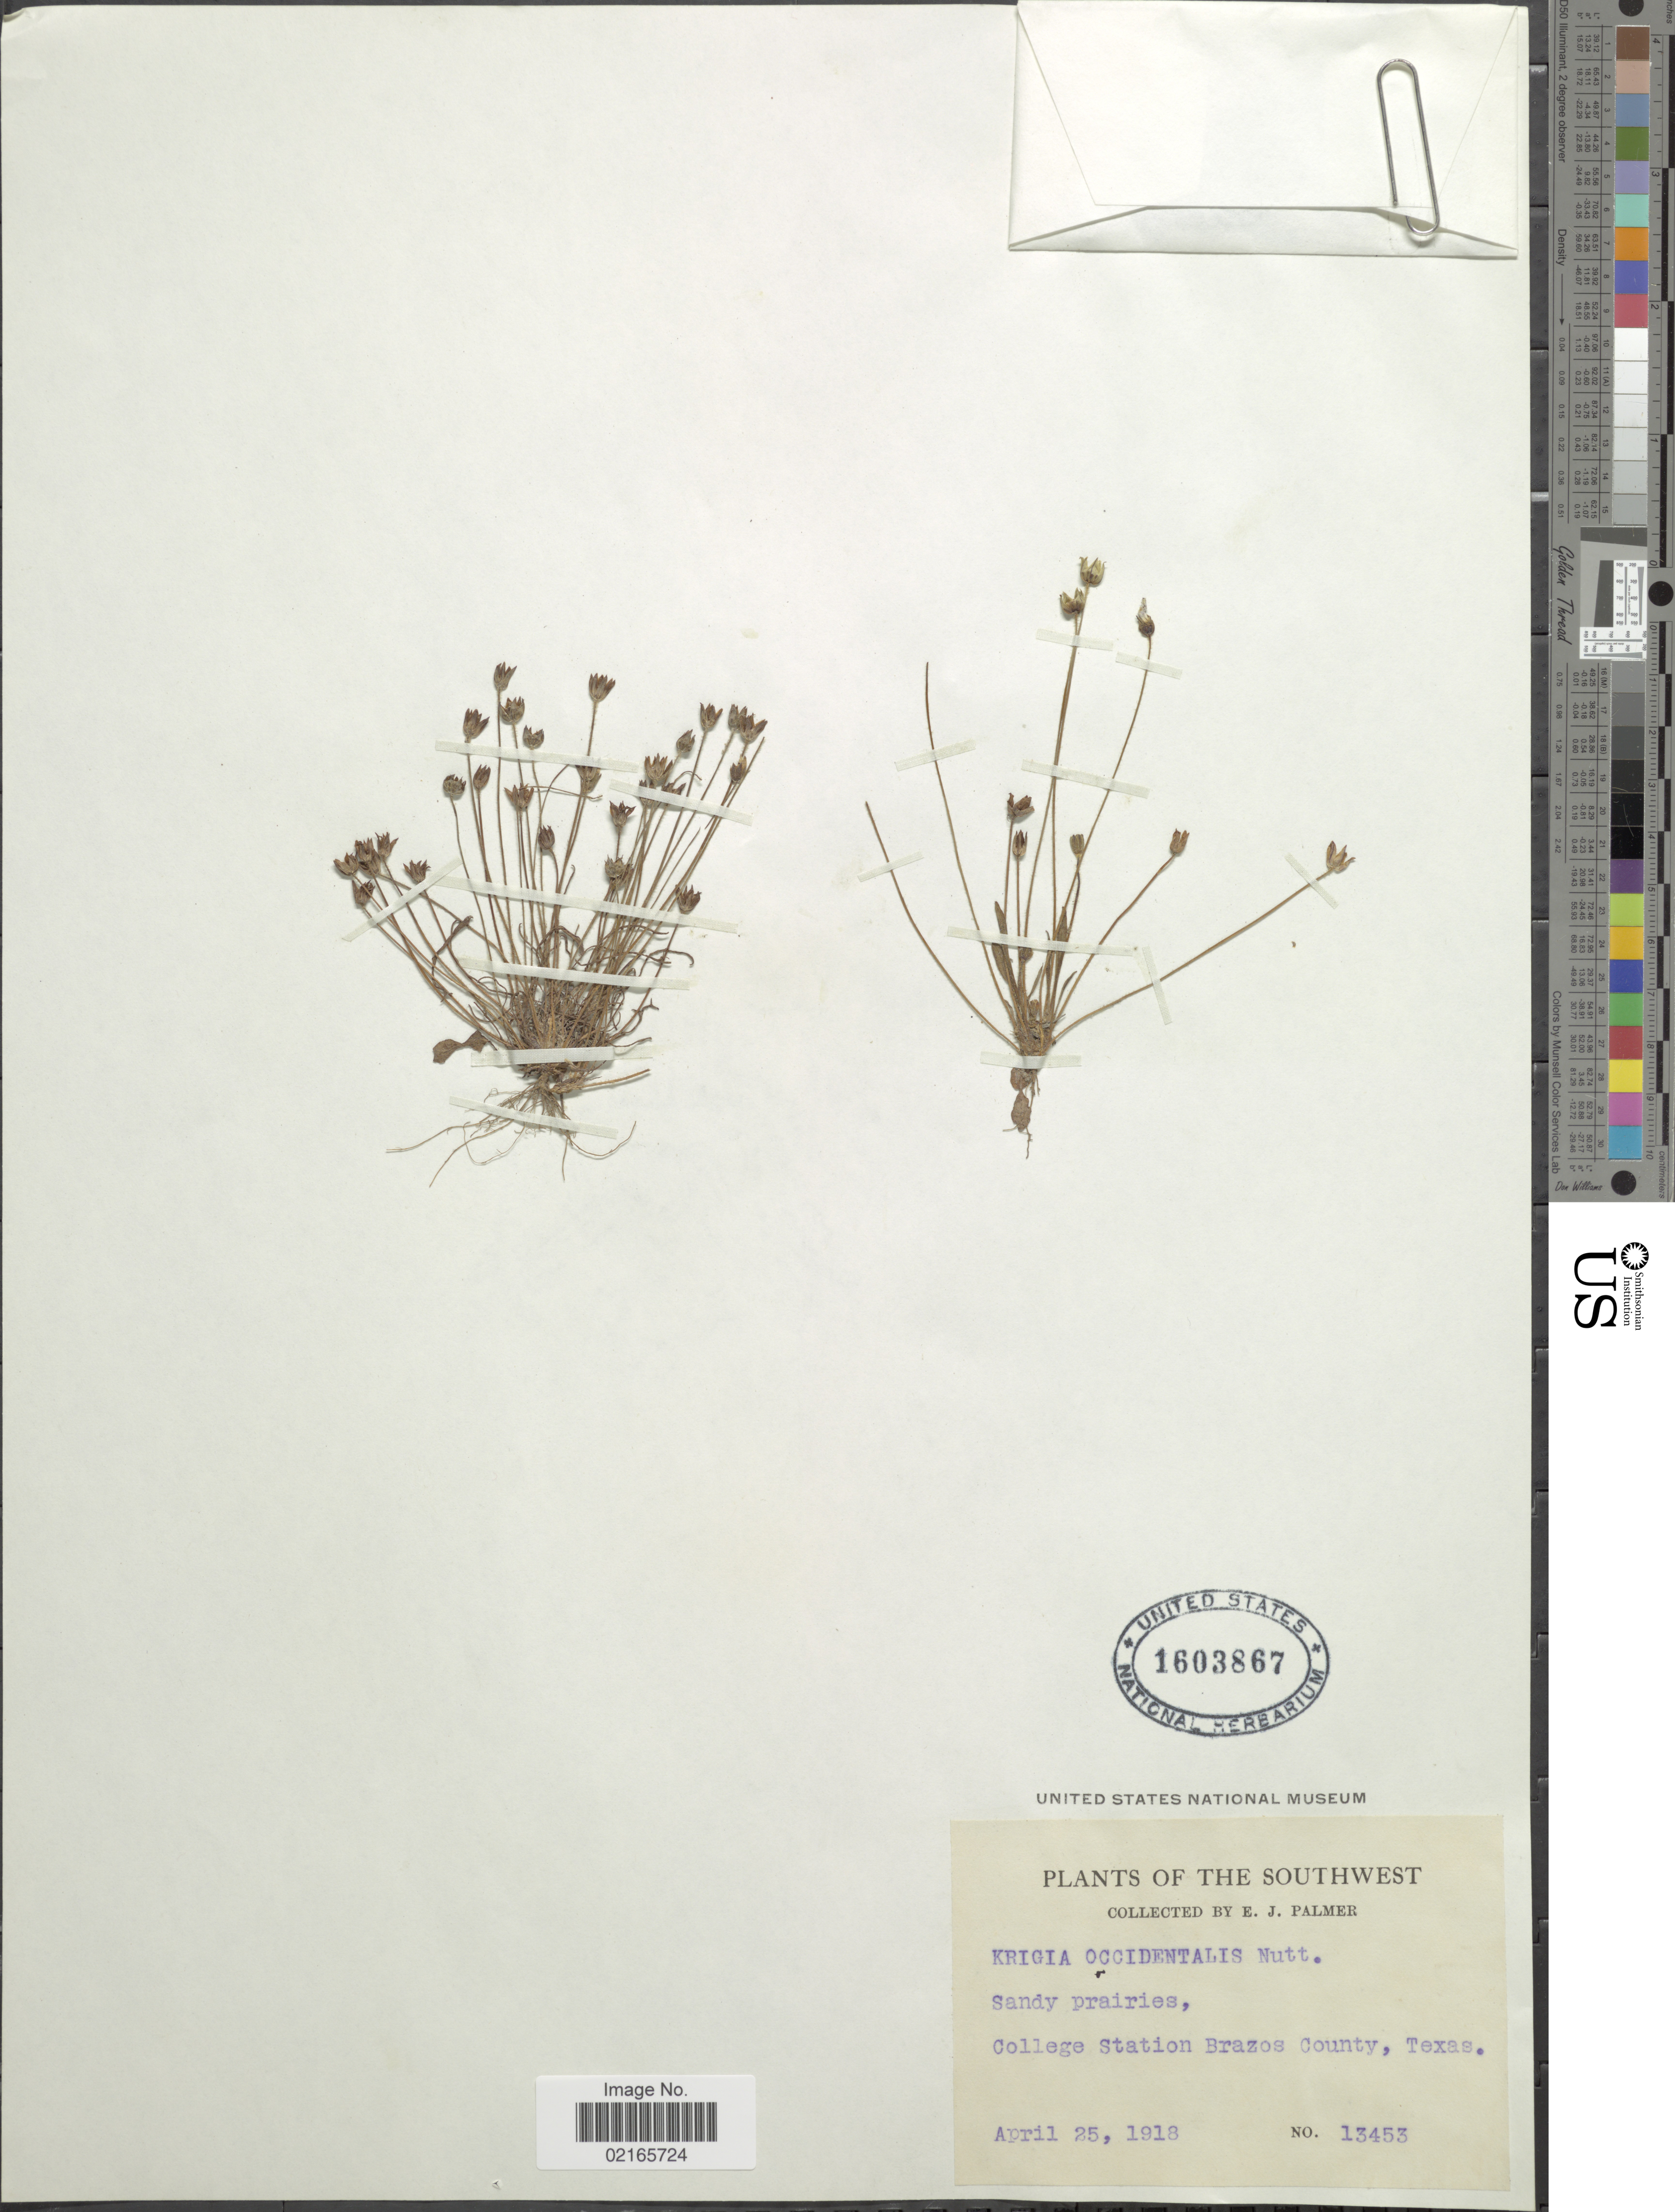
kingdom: Plantae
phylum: Tracheophyta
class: Magnoliopsida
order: Asterales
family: Asteraceae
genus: Krigia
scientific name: Krigia occidentalis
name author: Nutt.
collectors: E. J. Palmer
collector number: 13453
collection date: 1918-04-25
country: United States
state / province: Texas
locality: Southwest, sandy prairies, College Station Brazos County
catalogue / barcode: US 1603867